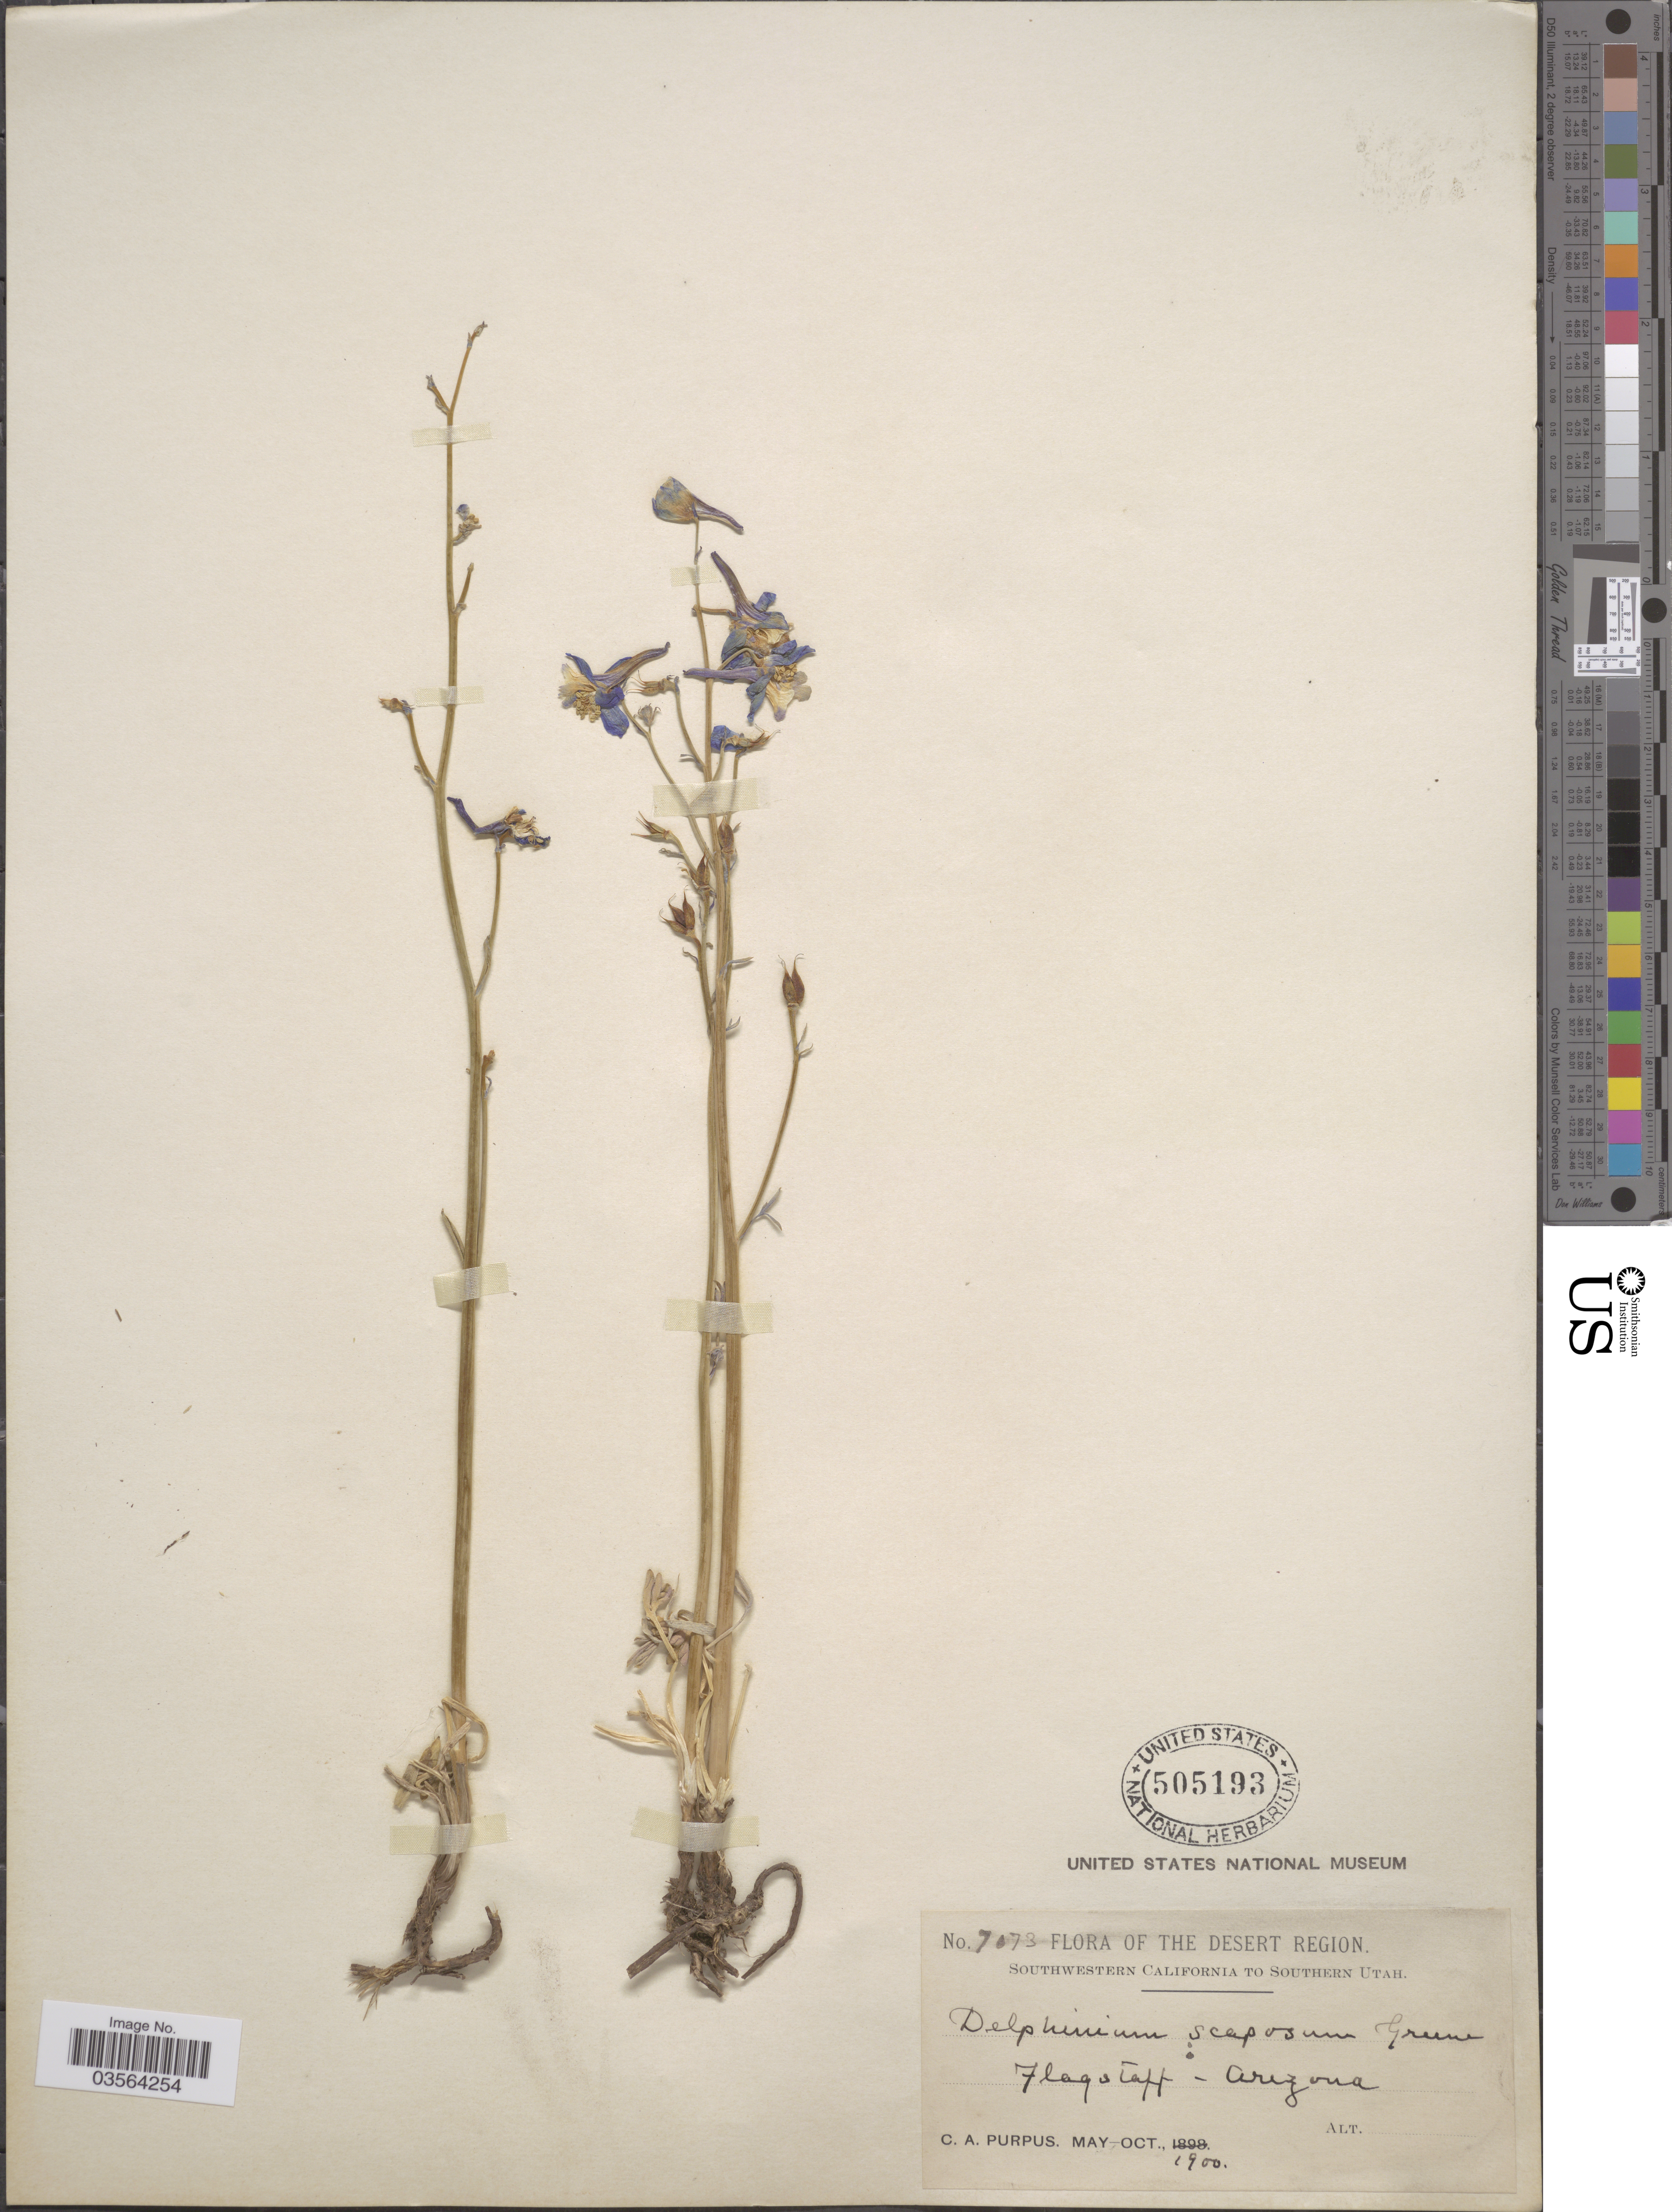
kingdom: Plantae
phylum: Tracheophyta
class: Magnoliopsida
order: Ranunculales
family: Ranunculaceae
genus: Delphinium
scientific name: Delphinium scaposum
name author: Greene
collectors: C. A. Purpus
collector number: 7073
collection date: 1900-05/1900-10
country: United States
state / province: Arizona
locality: The Desert Region. Flagstaff.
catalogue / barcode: US 505193